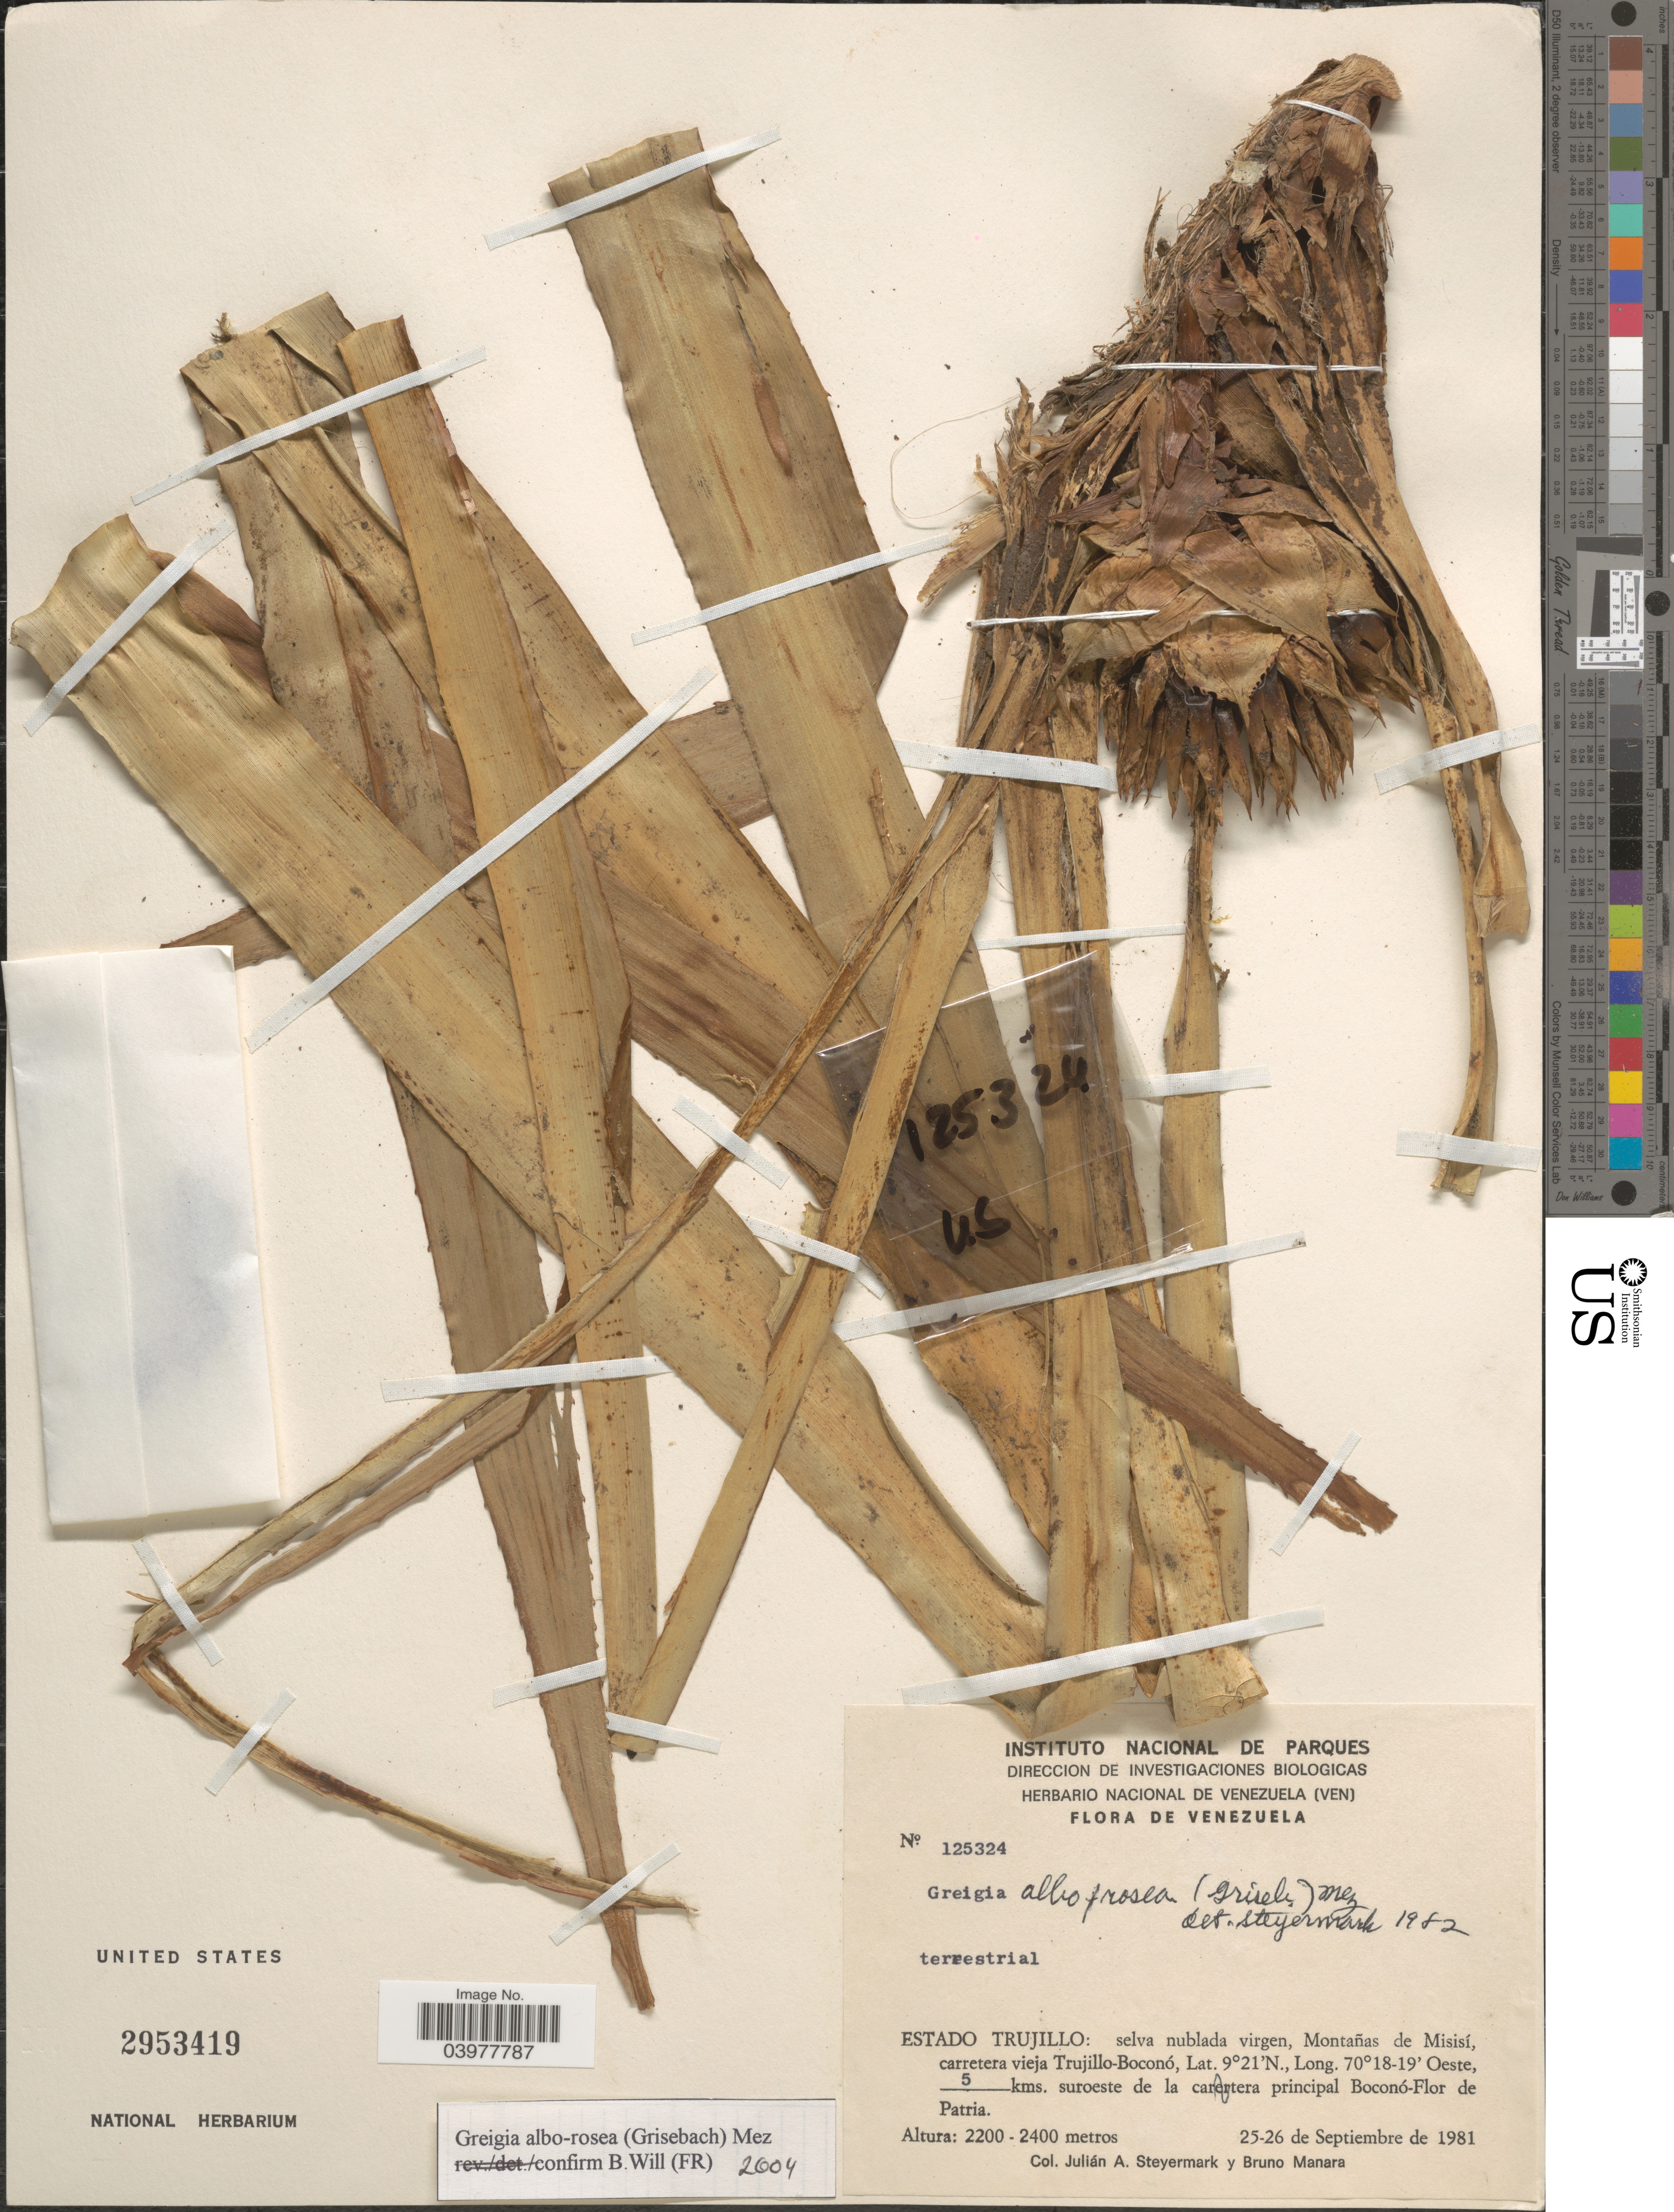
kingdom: Plantae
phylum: Tracheophyta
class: Liliopsida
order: Poales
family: Bromeliaceae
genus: Greigia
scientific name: Greigia alborosea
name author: Mez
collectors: J. Steyermark & B. Manara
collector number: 125324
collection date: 1981-09-25/1981-09-26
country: Venezuela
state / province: Trujillo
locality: Selva nublada virgen, Montañas de Misisí, carretera vieja Trujillo-Boconó, 5 kms. suroeste de la carretera [unsure placement] principal Boconó-Flor de Patria.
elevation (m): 2200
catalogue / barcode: US 2953419